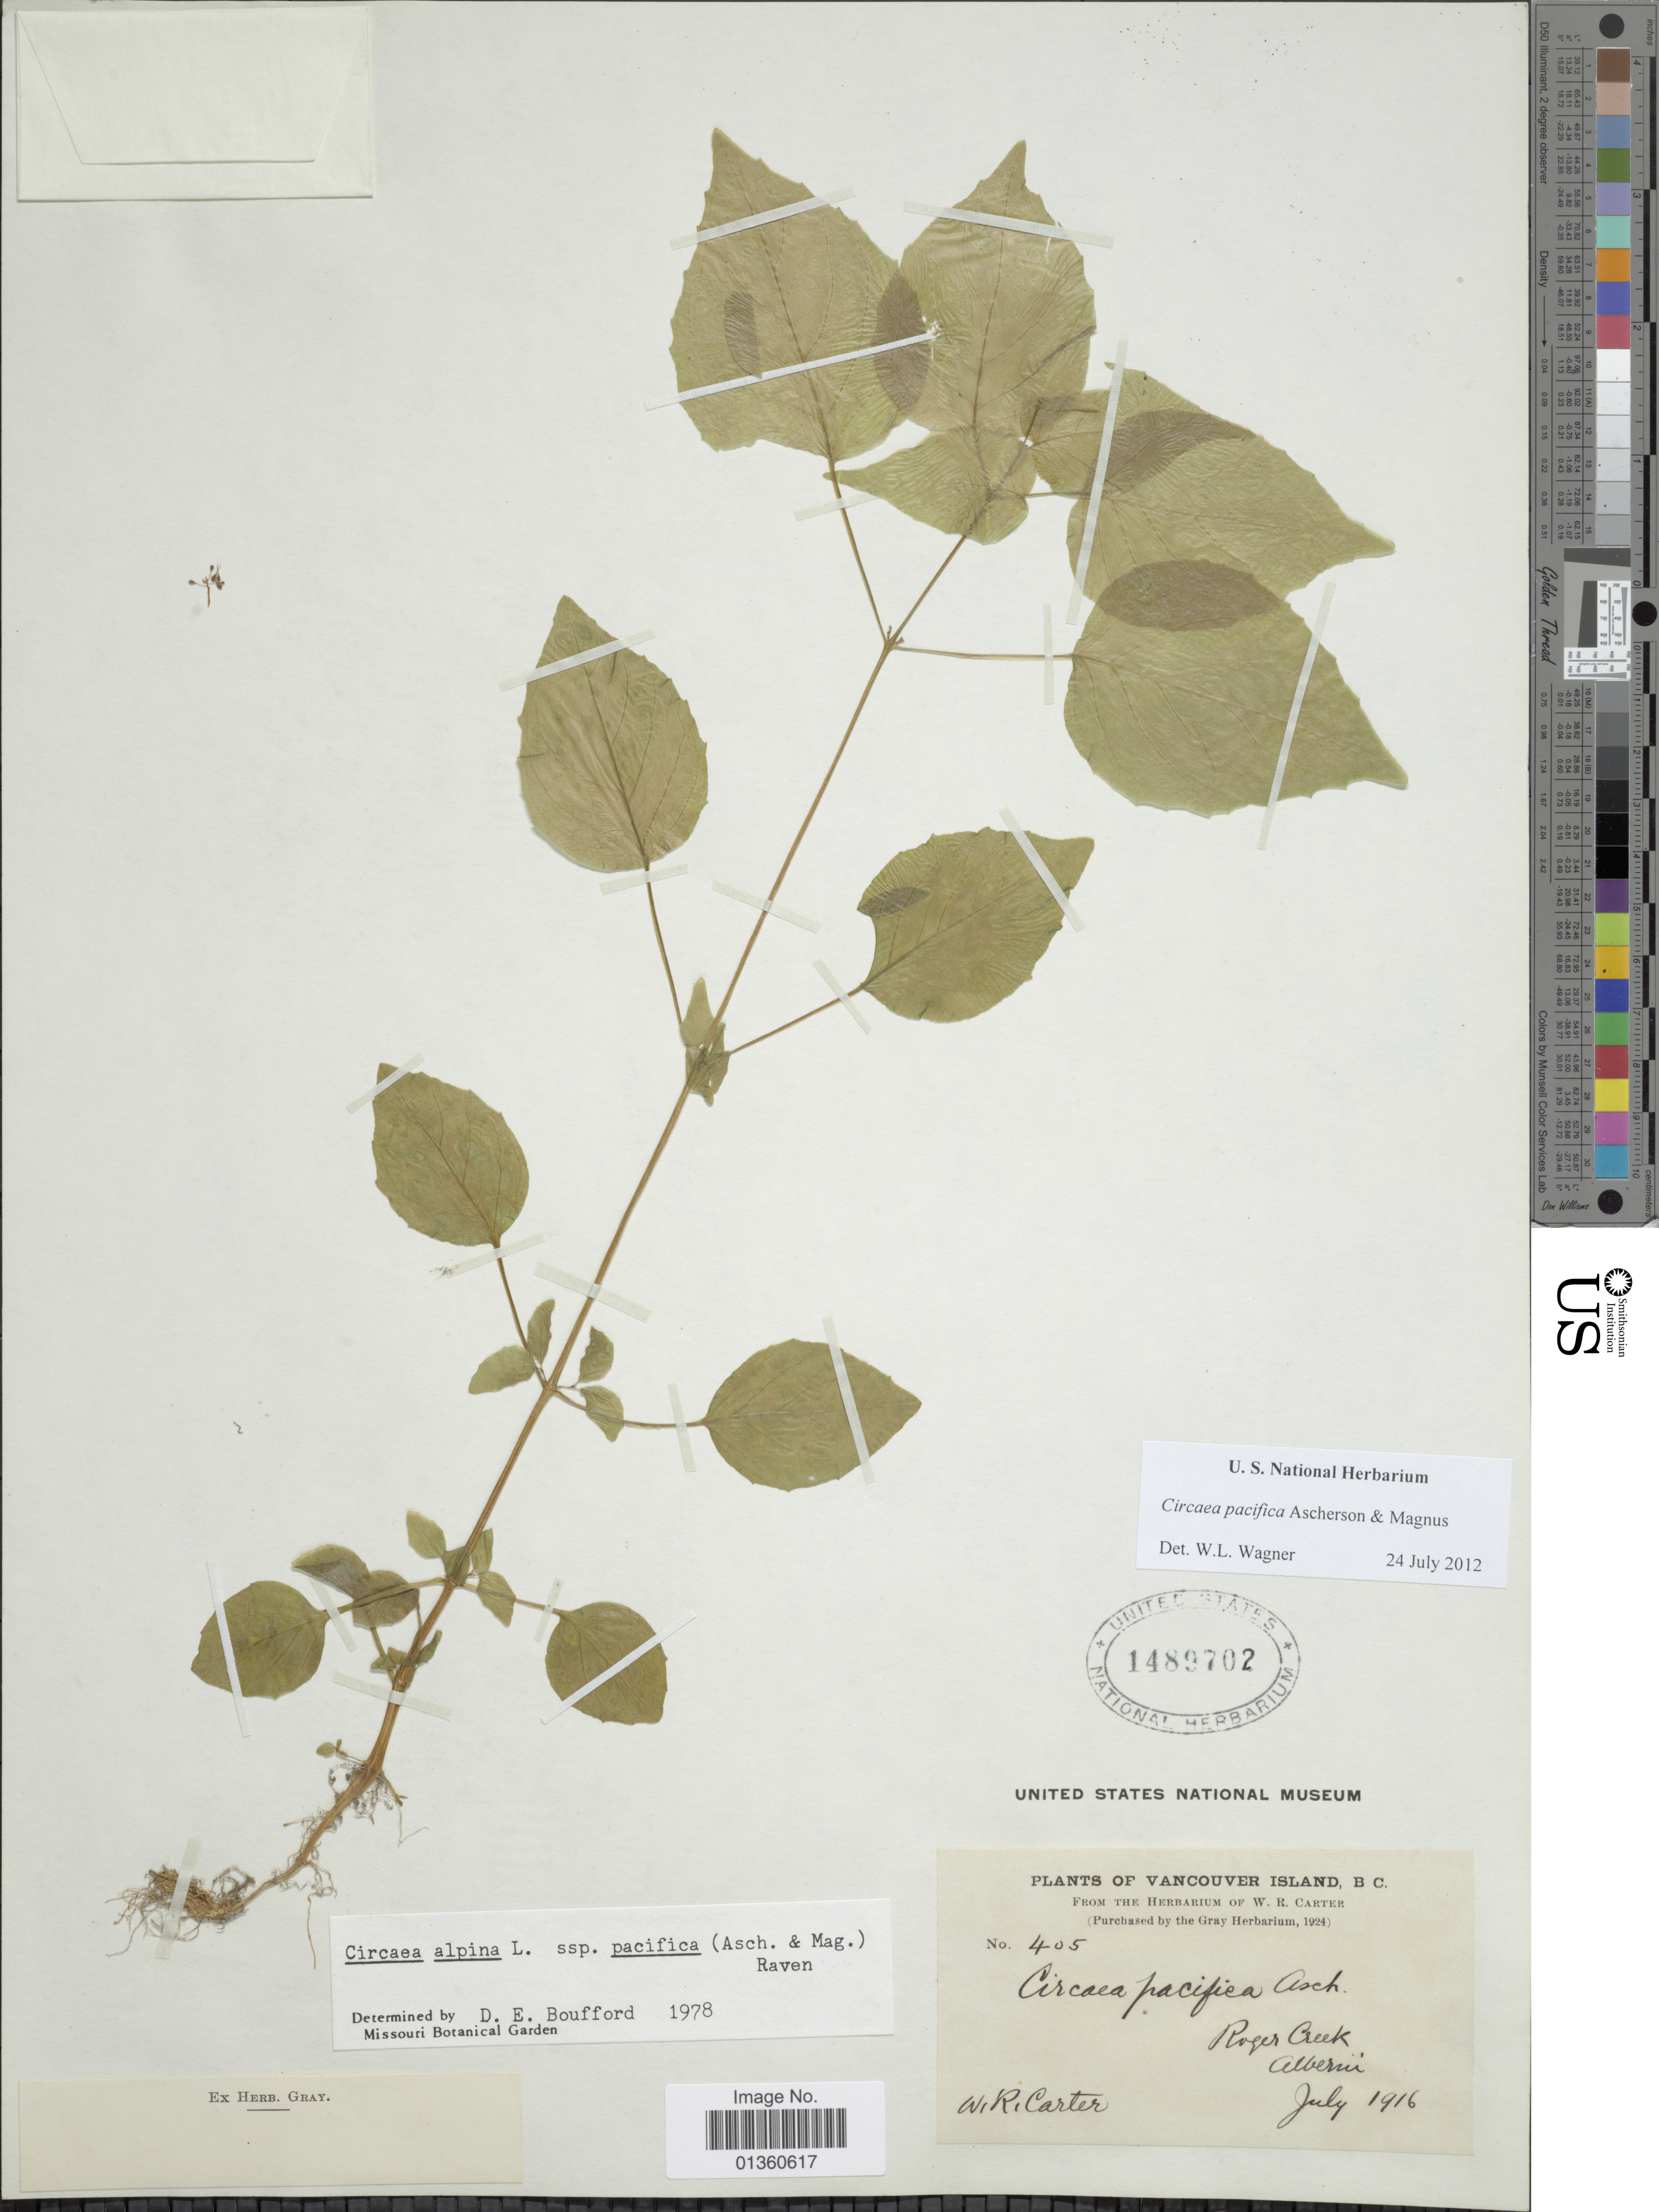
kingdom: Plantae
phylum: Tracheophyta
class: Magnoliopsida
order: Myrtales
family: Onagraceae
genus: Circaea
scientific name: Circaea pacifica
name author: Asch. & Magnus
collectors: W. R. Carter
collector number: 405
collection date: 1916-07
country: Canada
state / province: British Columbia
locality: Vancouver Island, B.C. Roger Creek, Alberni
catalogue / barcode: US 1489702